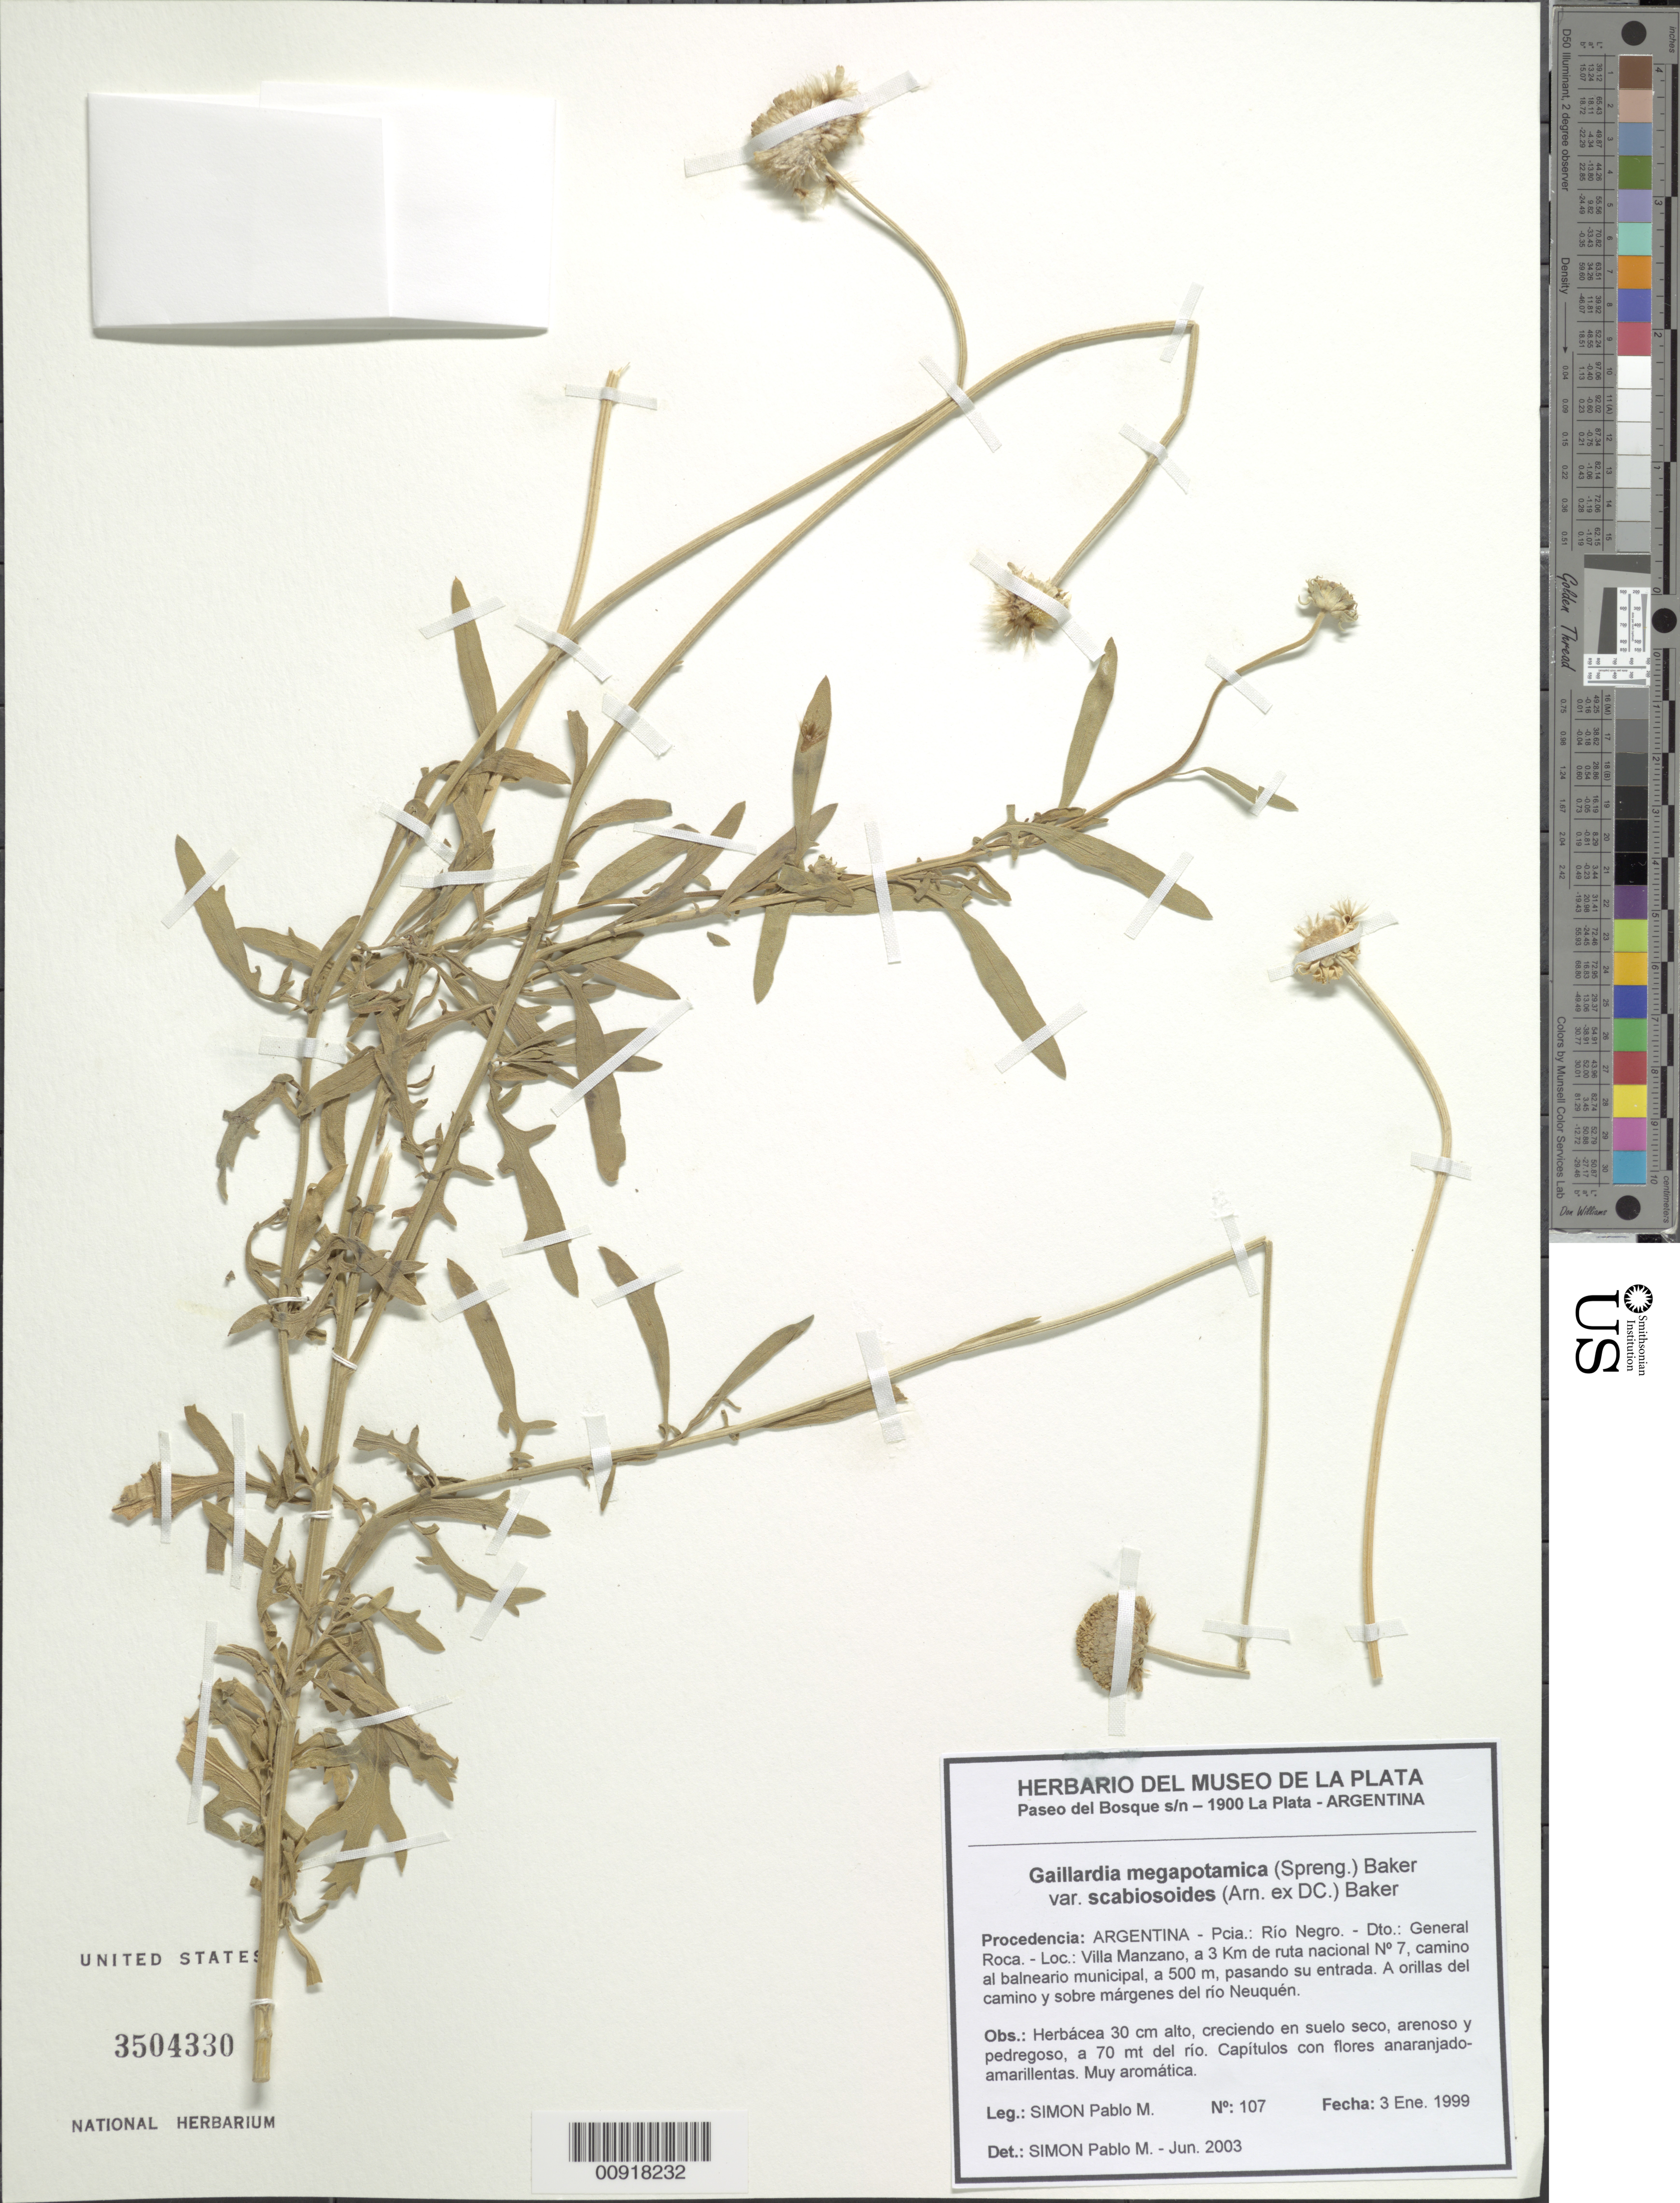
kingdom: Plantae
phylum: Tracheophyta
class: Magnoliopsida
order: Asterales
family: Asteraceae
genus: Gaillardia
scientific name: Gaillardia megapotamica var. scabiosoides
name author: (Arn. ex DC.) Baker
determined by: Simón, P. M.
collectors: P. M. Simón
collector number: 107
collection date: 1999-01-03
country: Argentina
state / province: Río Negro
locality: Dto. General Roca, Villa Manzano, 3 km de Ruta Nacional No. 7, camino al balneario municipal, a 500 m, pasando su entrada; Río Neuquén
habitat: Orillas del camino y sobre márgenes del río; creciendo en suelo seco, arenoso y pedregoso, a 70 m del río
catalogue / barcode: US 3504330